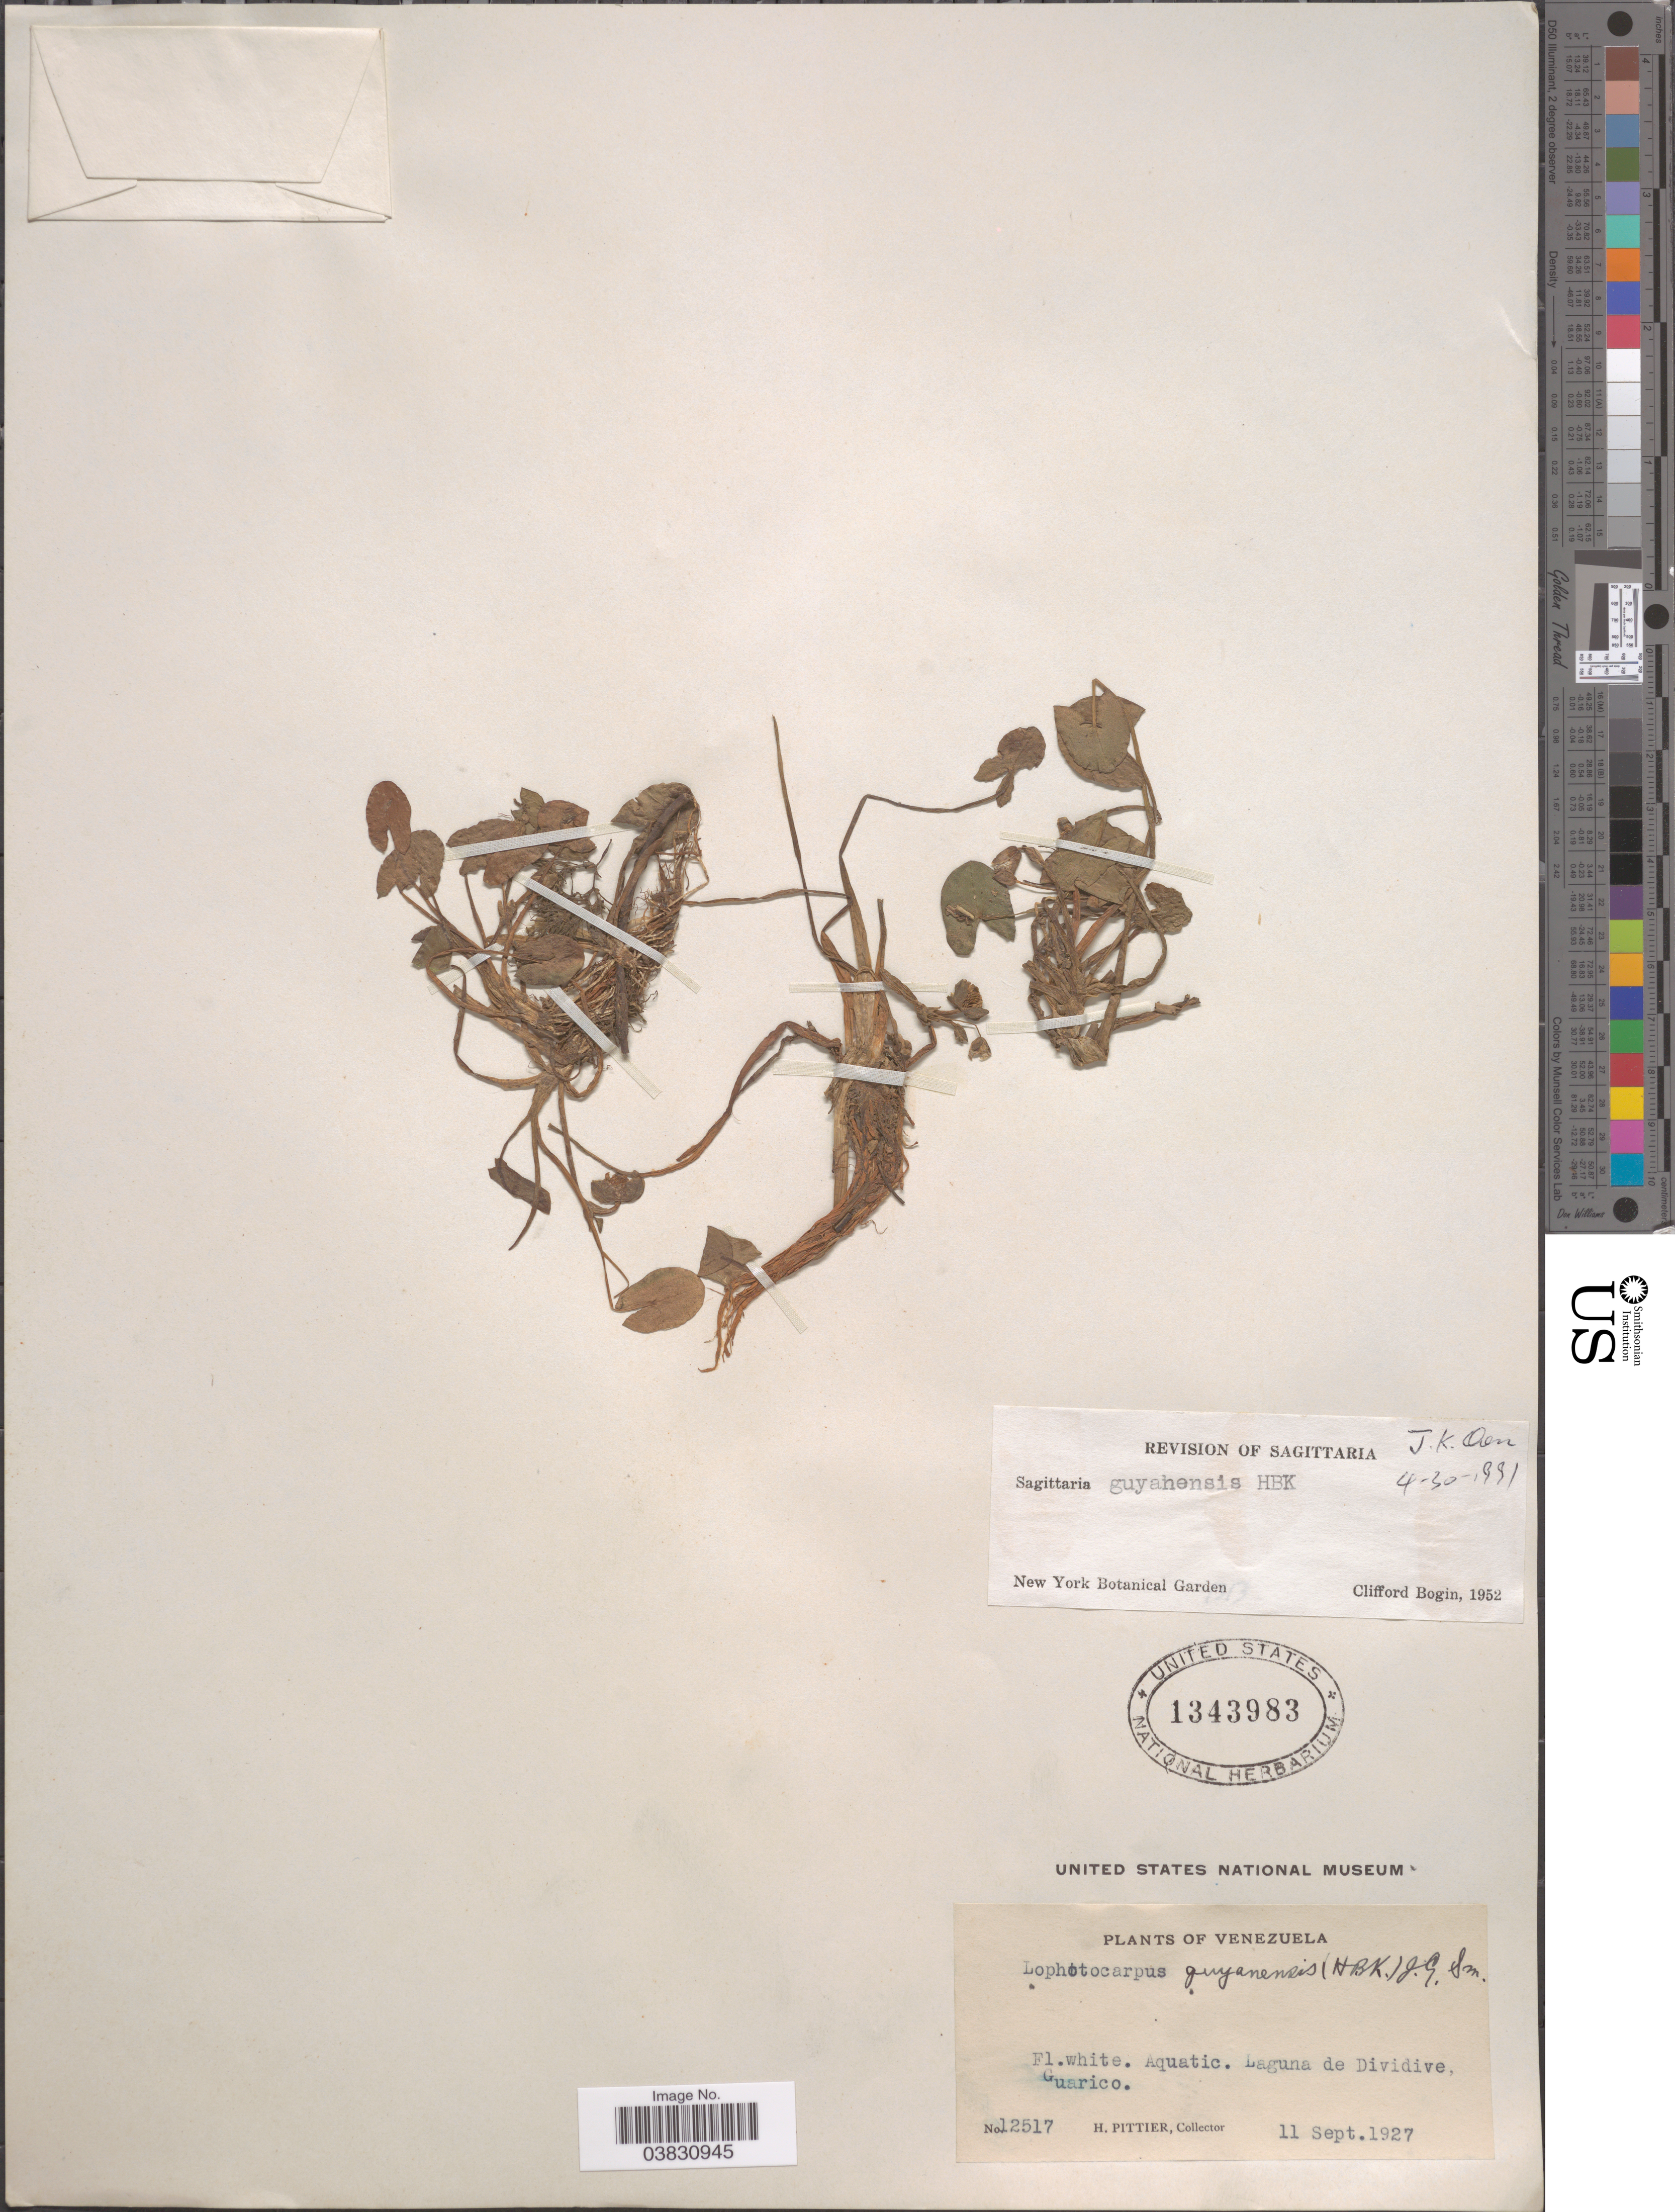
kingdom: Plantae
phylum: Tracheophyta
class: Liliopsida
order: Alismatales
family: Alismataceae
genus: Sagittaria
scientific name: Sagittaria guayanensis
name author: Kunth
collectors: H. F. Pittier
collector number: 12517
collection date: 1927-09-11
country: Venezuela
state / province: Guarico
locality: Laguna de Dividive.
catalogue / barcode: US 1343983